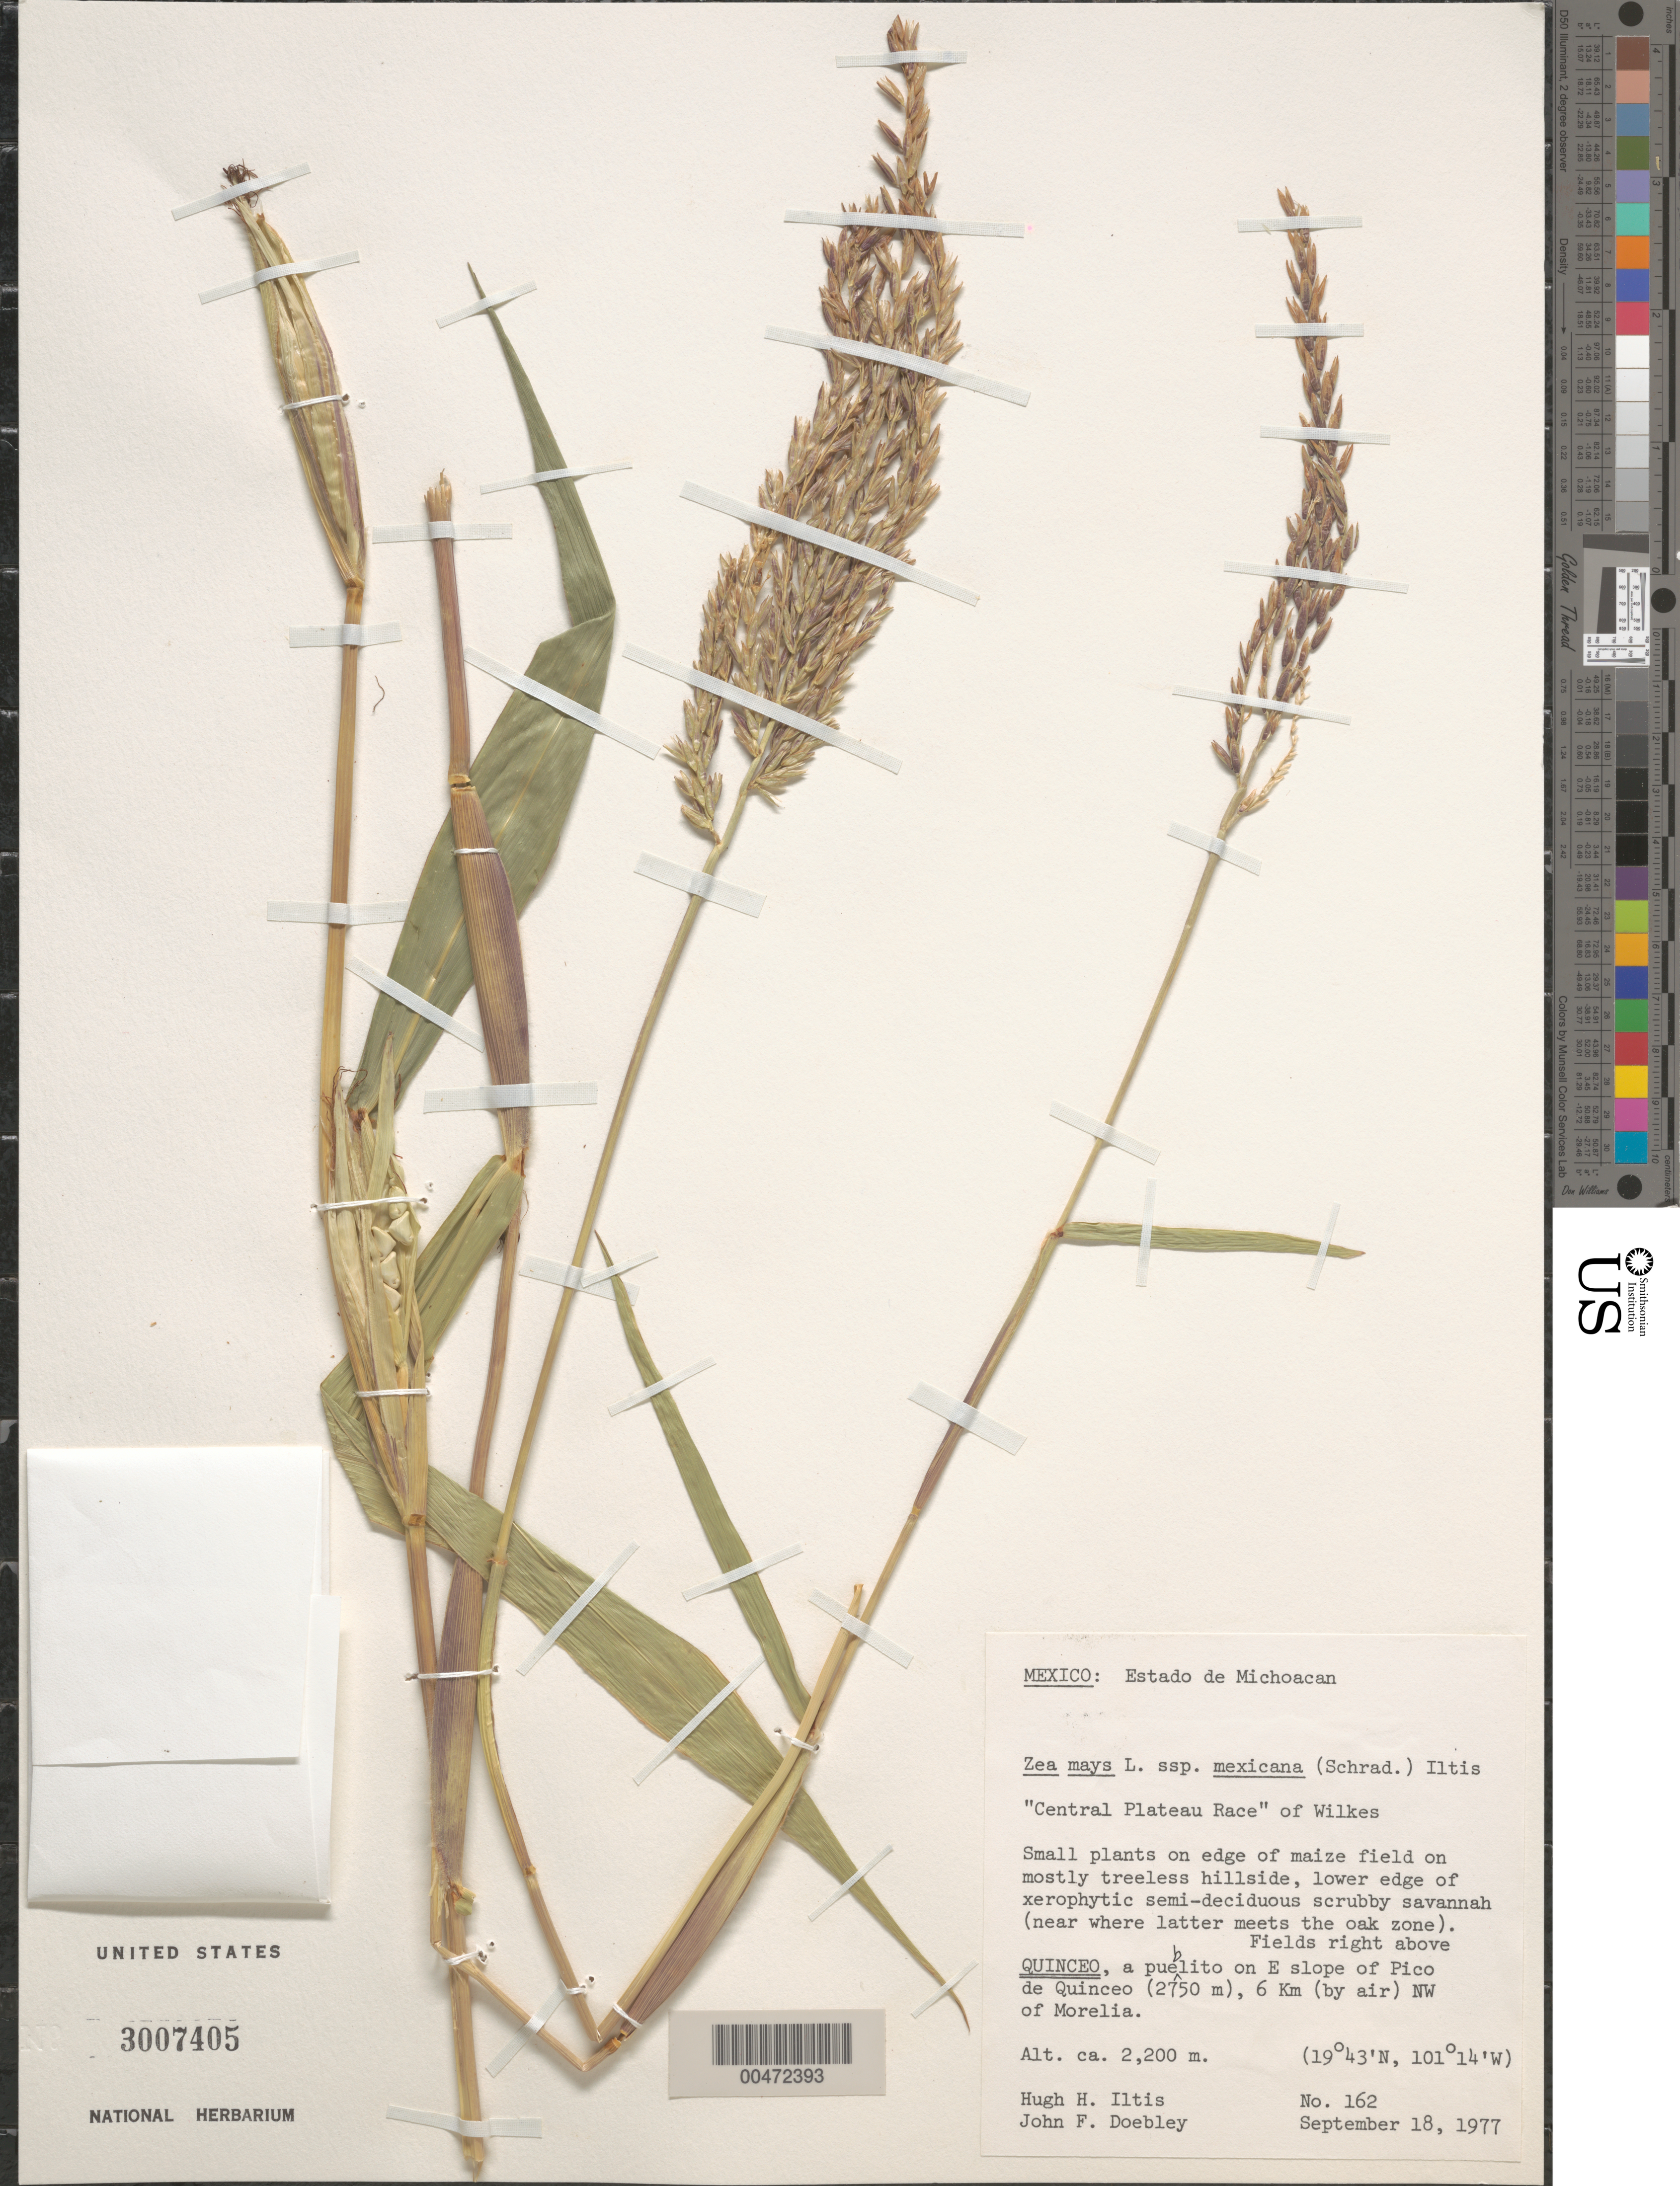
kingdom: Plantae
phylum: Tracheophyta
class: Liliopsida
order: Poales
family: Poaceae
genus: Zea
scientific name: Zea mays subsp. mexicana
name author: (Schrad.) Iltis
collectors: H. H. Iltis & J. F. Doebley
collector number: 162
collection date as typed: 18 Sep 1977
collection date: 1977-09-18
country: Mexico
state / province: Michoacán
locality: Quinceo, a pueblito on E slope of Pico de Quinceo, 6 km (by air) NW of Morelia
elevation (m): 2200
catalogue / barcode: US 3007405